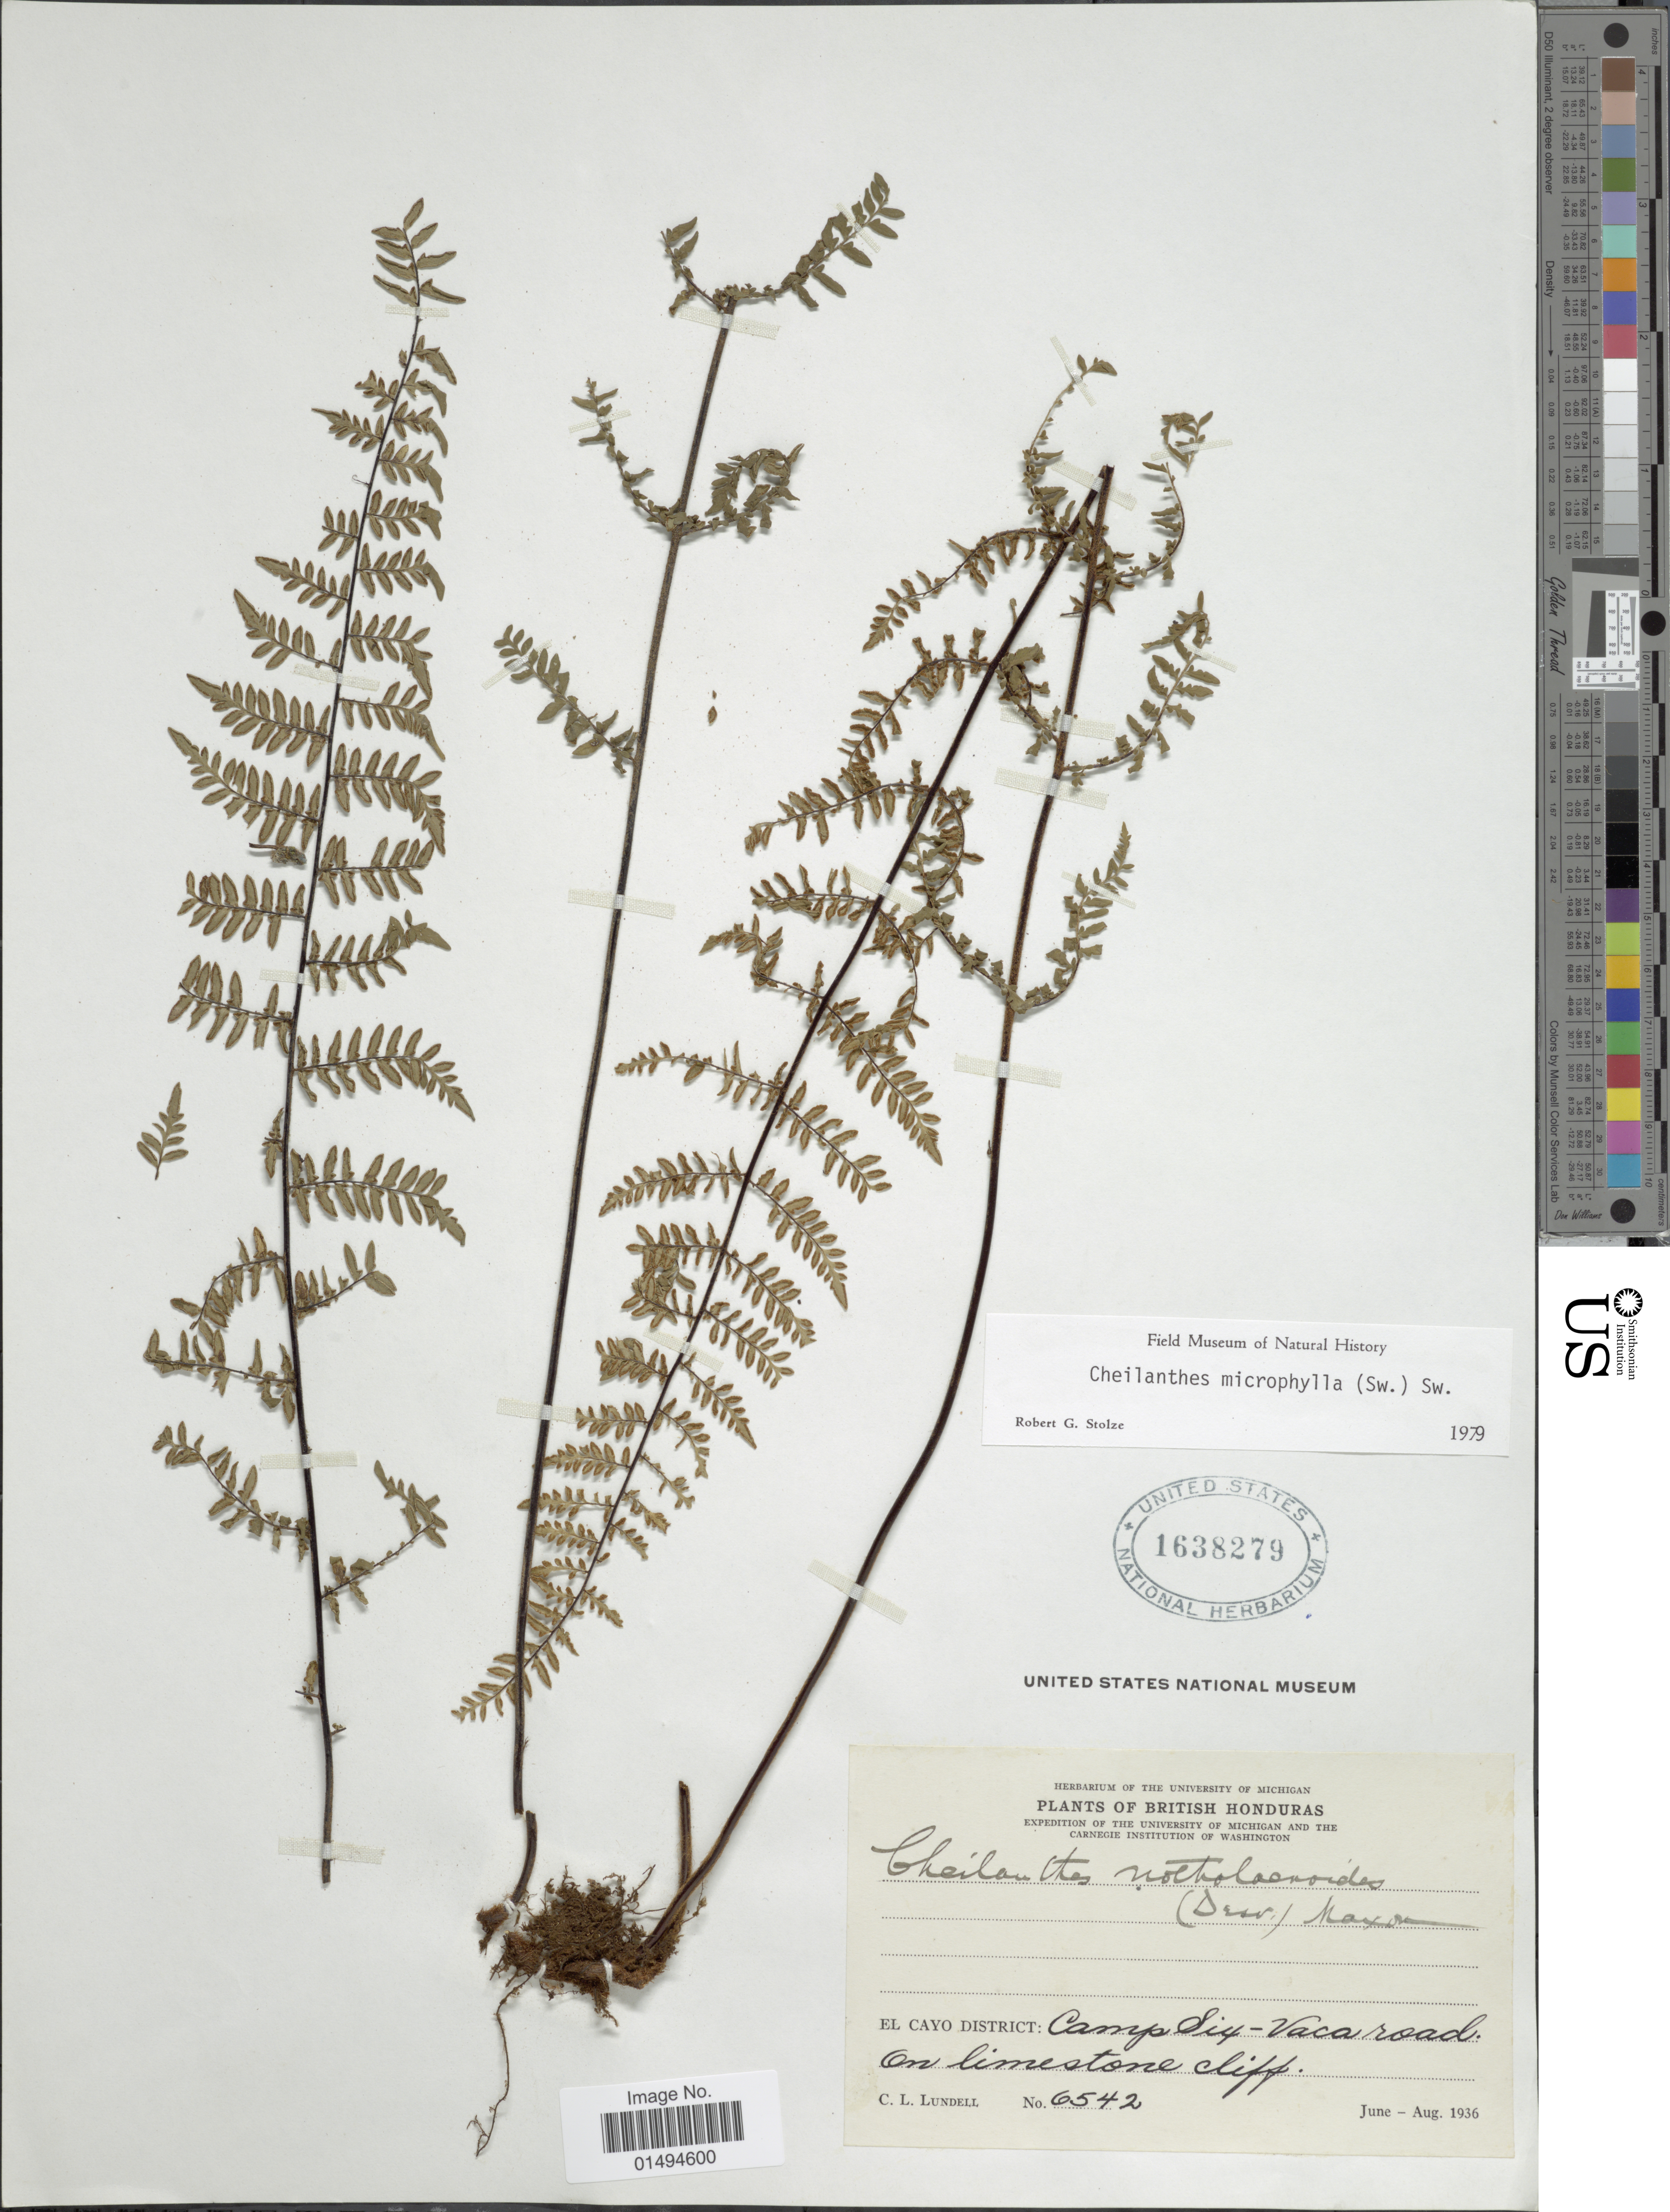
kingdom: Plantae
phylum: Tracheophyta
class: Polypodiopsida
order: Polypodiales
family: Pteridaceae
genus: Myriopteris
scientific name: Myriopteris microphylla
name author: (Sw.) Grusz & Windham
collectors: C. L. Lundell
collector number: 6542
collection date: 1936-06/1936-08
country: Belize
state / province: Cayo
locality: El Cayo District; Camp Sig- Vaca road on limestone cliff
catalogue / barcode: US 1638279